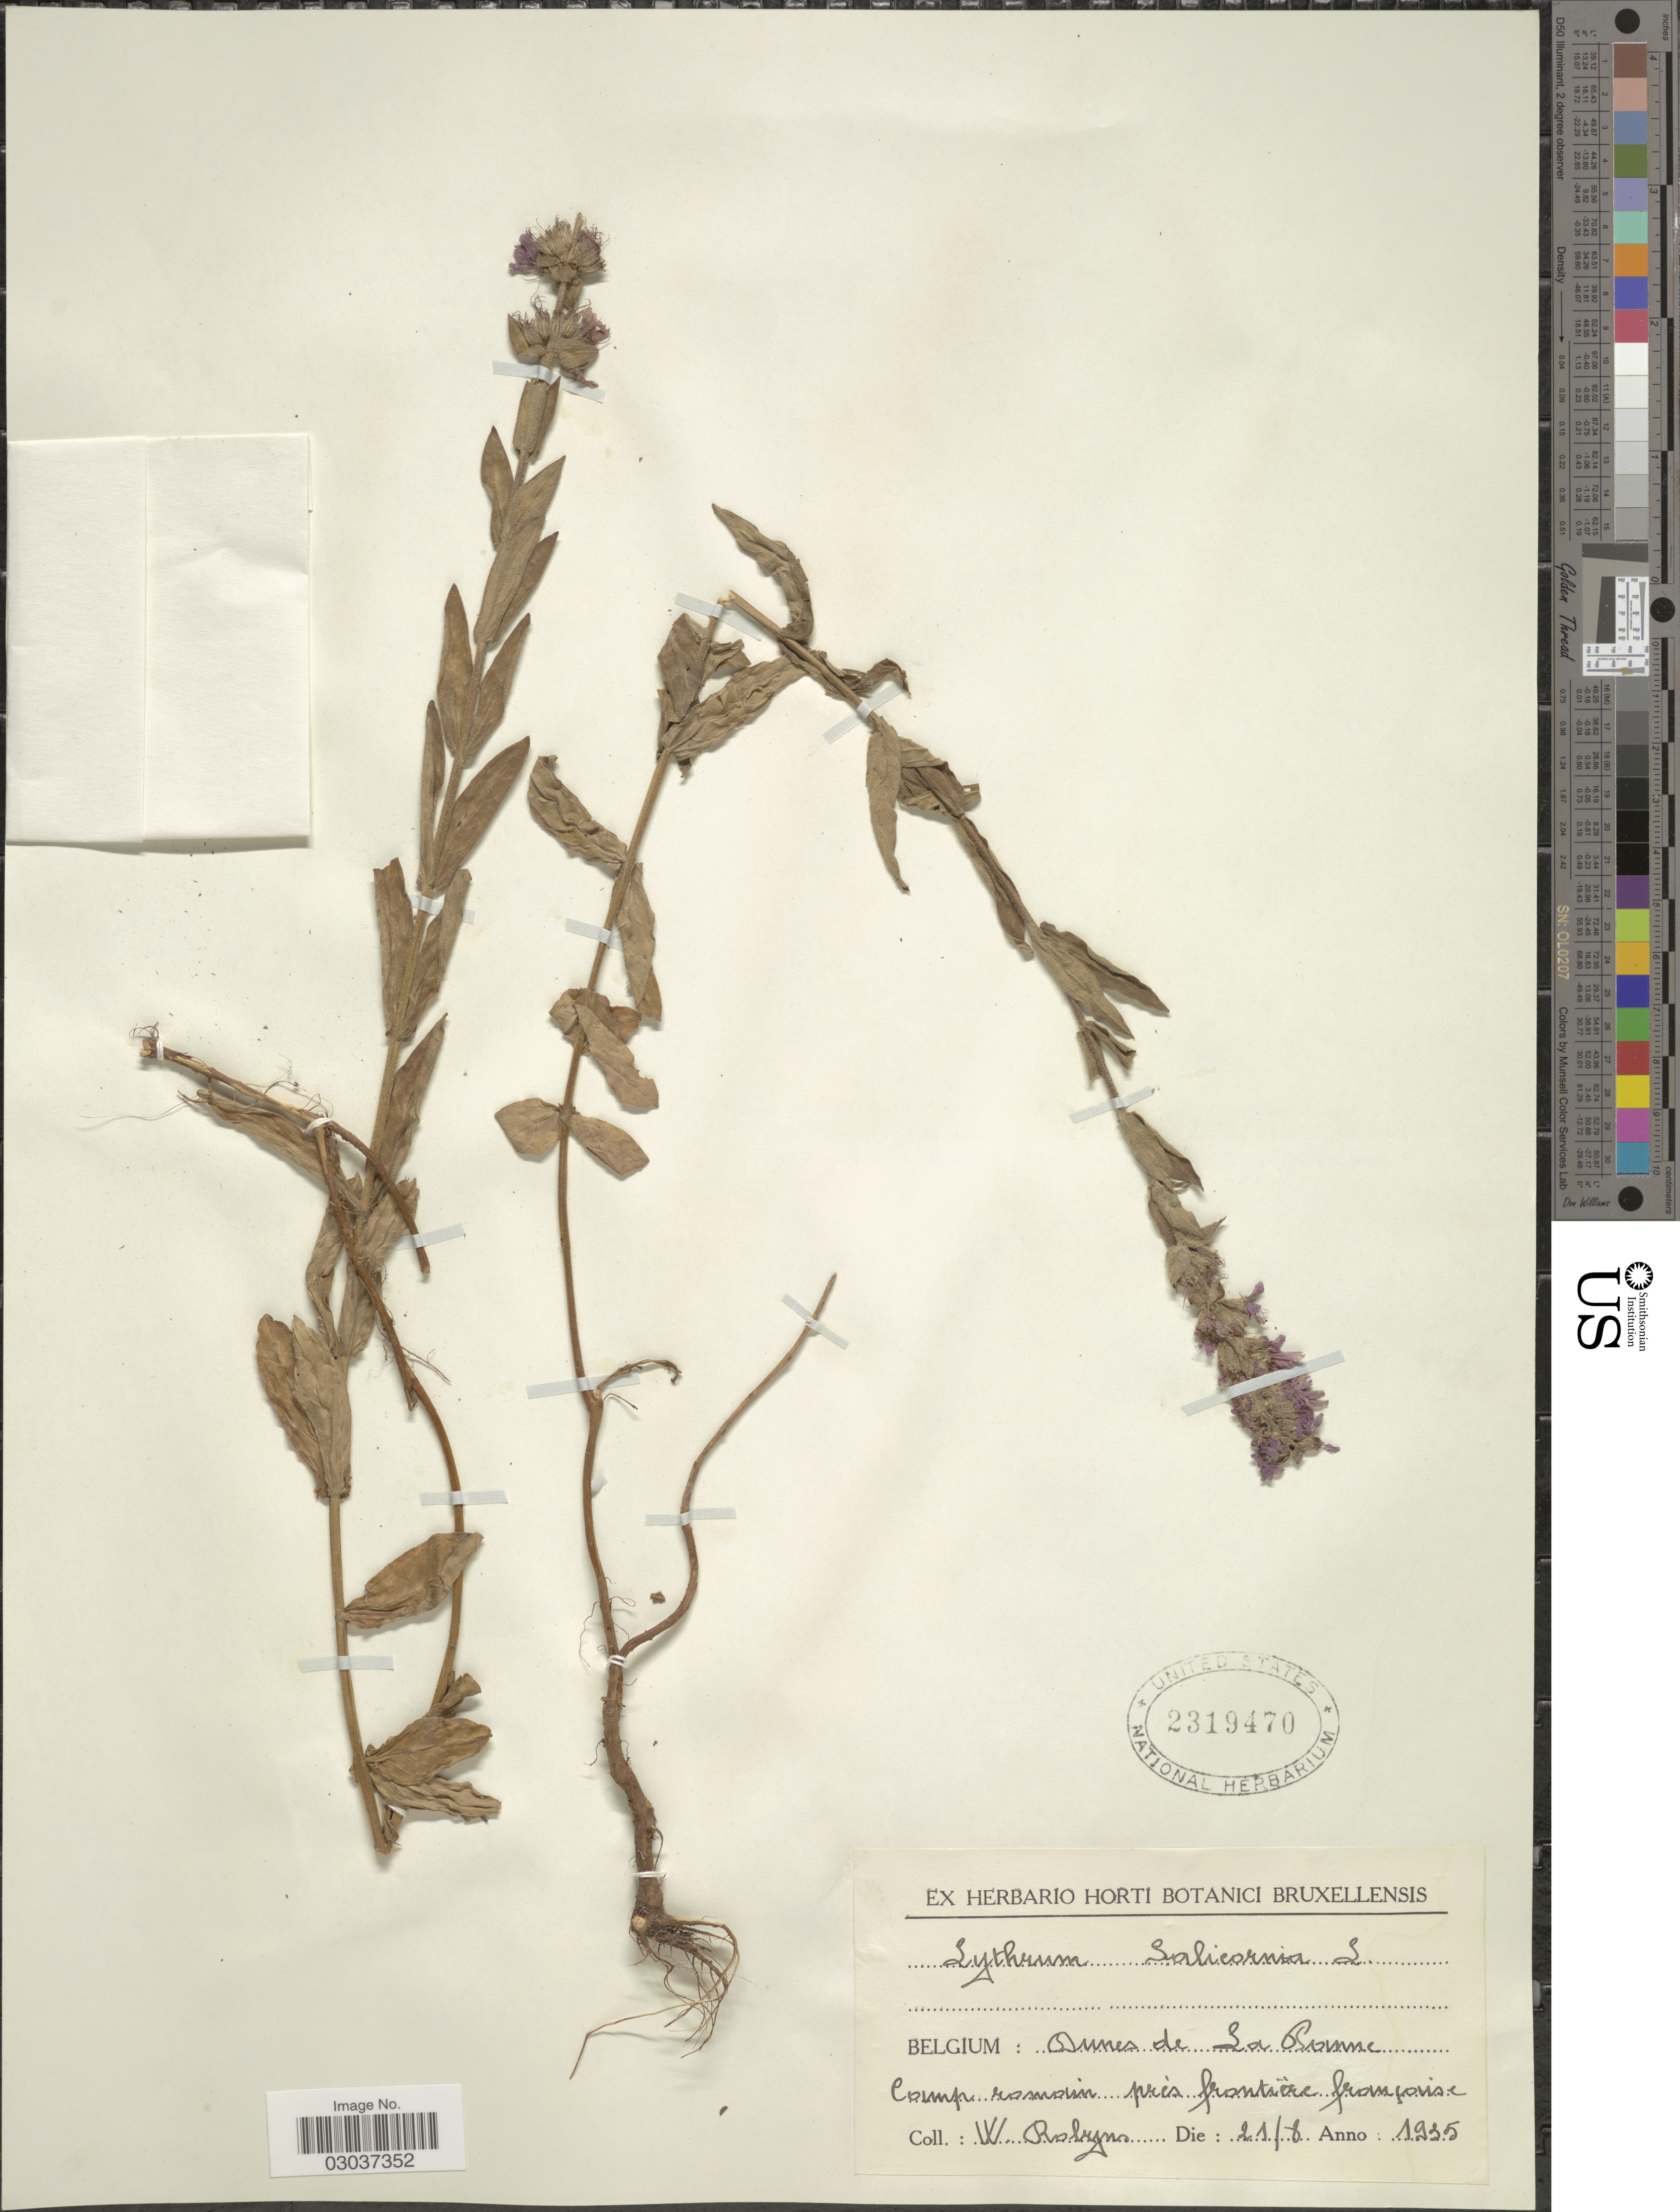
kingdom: Plantae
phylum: Tracheophyta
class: Magnoliopsida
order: Myrtales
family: Lythraceae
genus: Lythrum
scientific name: Lythrum salicaria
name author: L.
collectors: W. Robyns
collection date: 1935-08-21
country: Belgium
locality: Dunes de La Pomme, Camp romain près frontière francoise.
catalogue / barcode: US 2319470